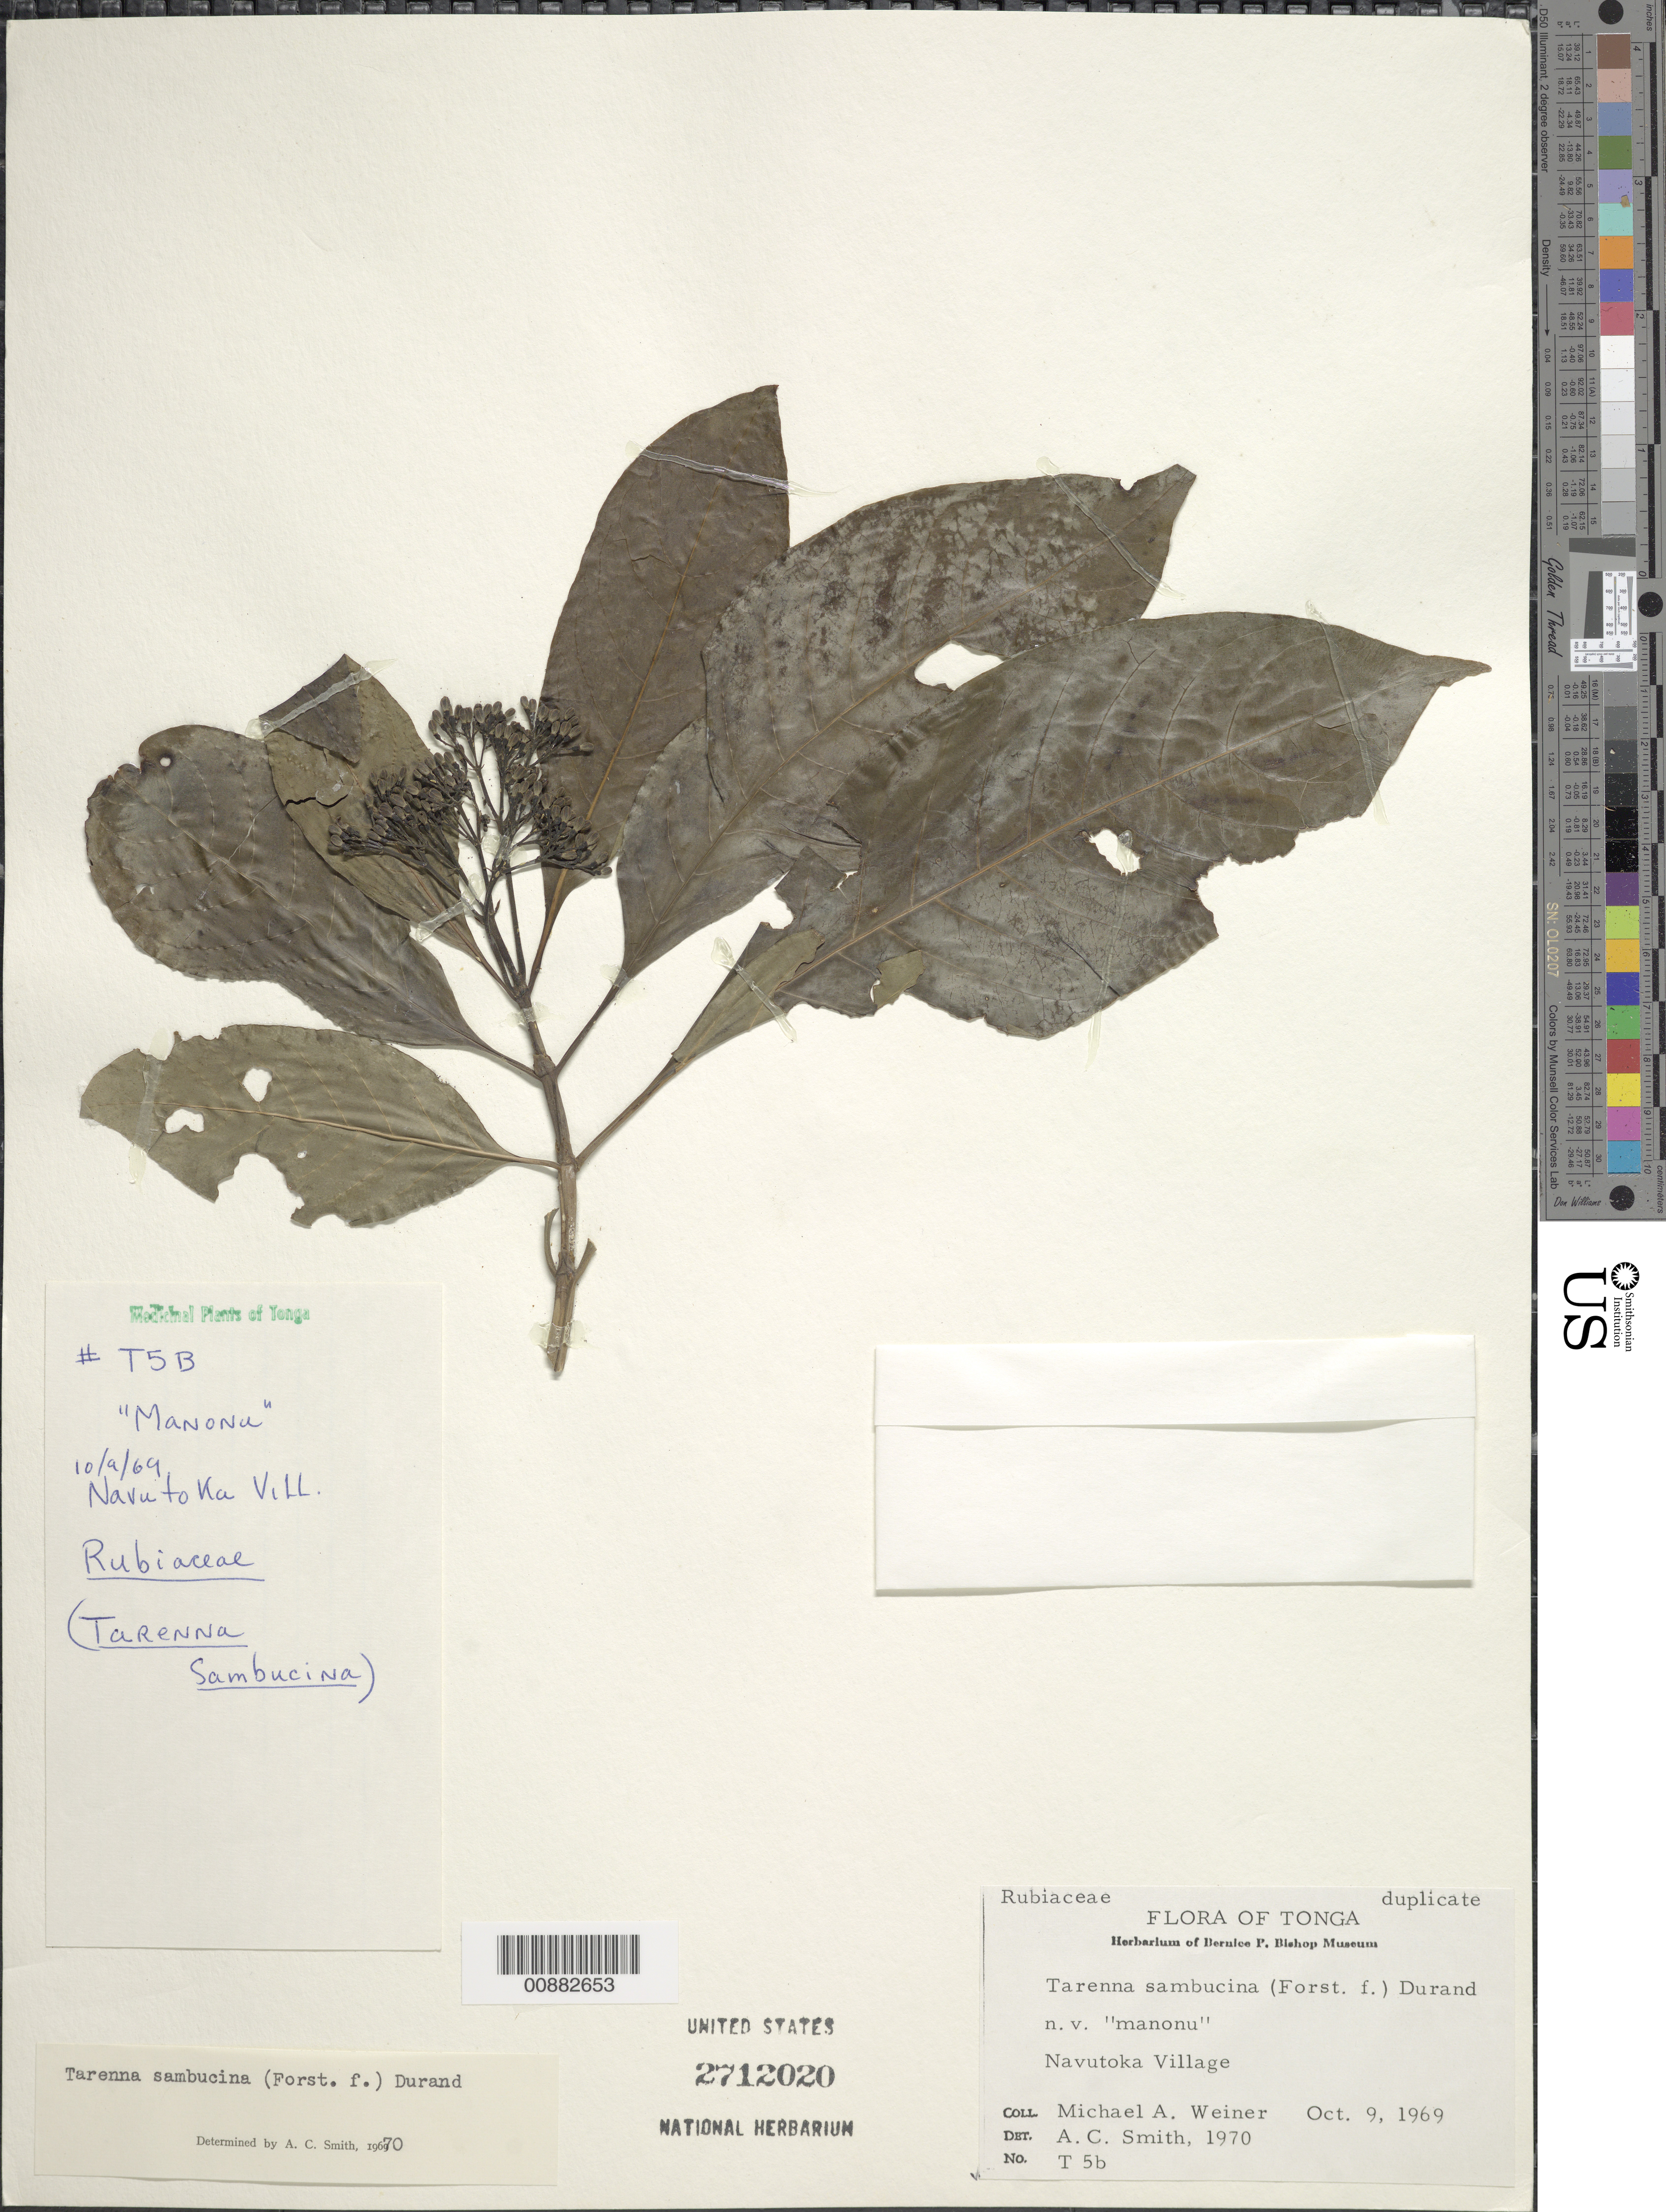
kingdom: Plantae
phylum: Tracheophyta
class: Magnoliopsida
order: Gentianales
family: Rubiaceae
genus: Tarenna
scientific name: Tarenna sambucina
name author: (G. Forst.) Drake ex Durand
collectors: M. Weiner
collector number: T 5b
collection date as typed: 09 Oct 1969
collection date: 1969-10-09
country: Tonga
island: Tongatapu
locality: Navutoka Village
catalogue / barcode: US 2712020